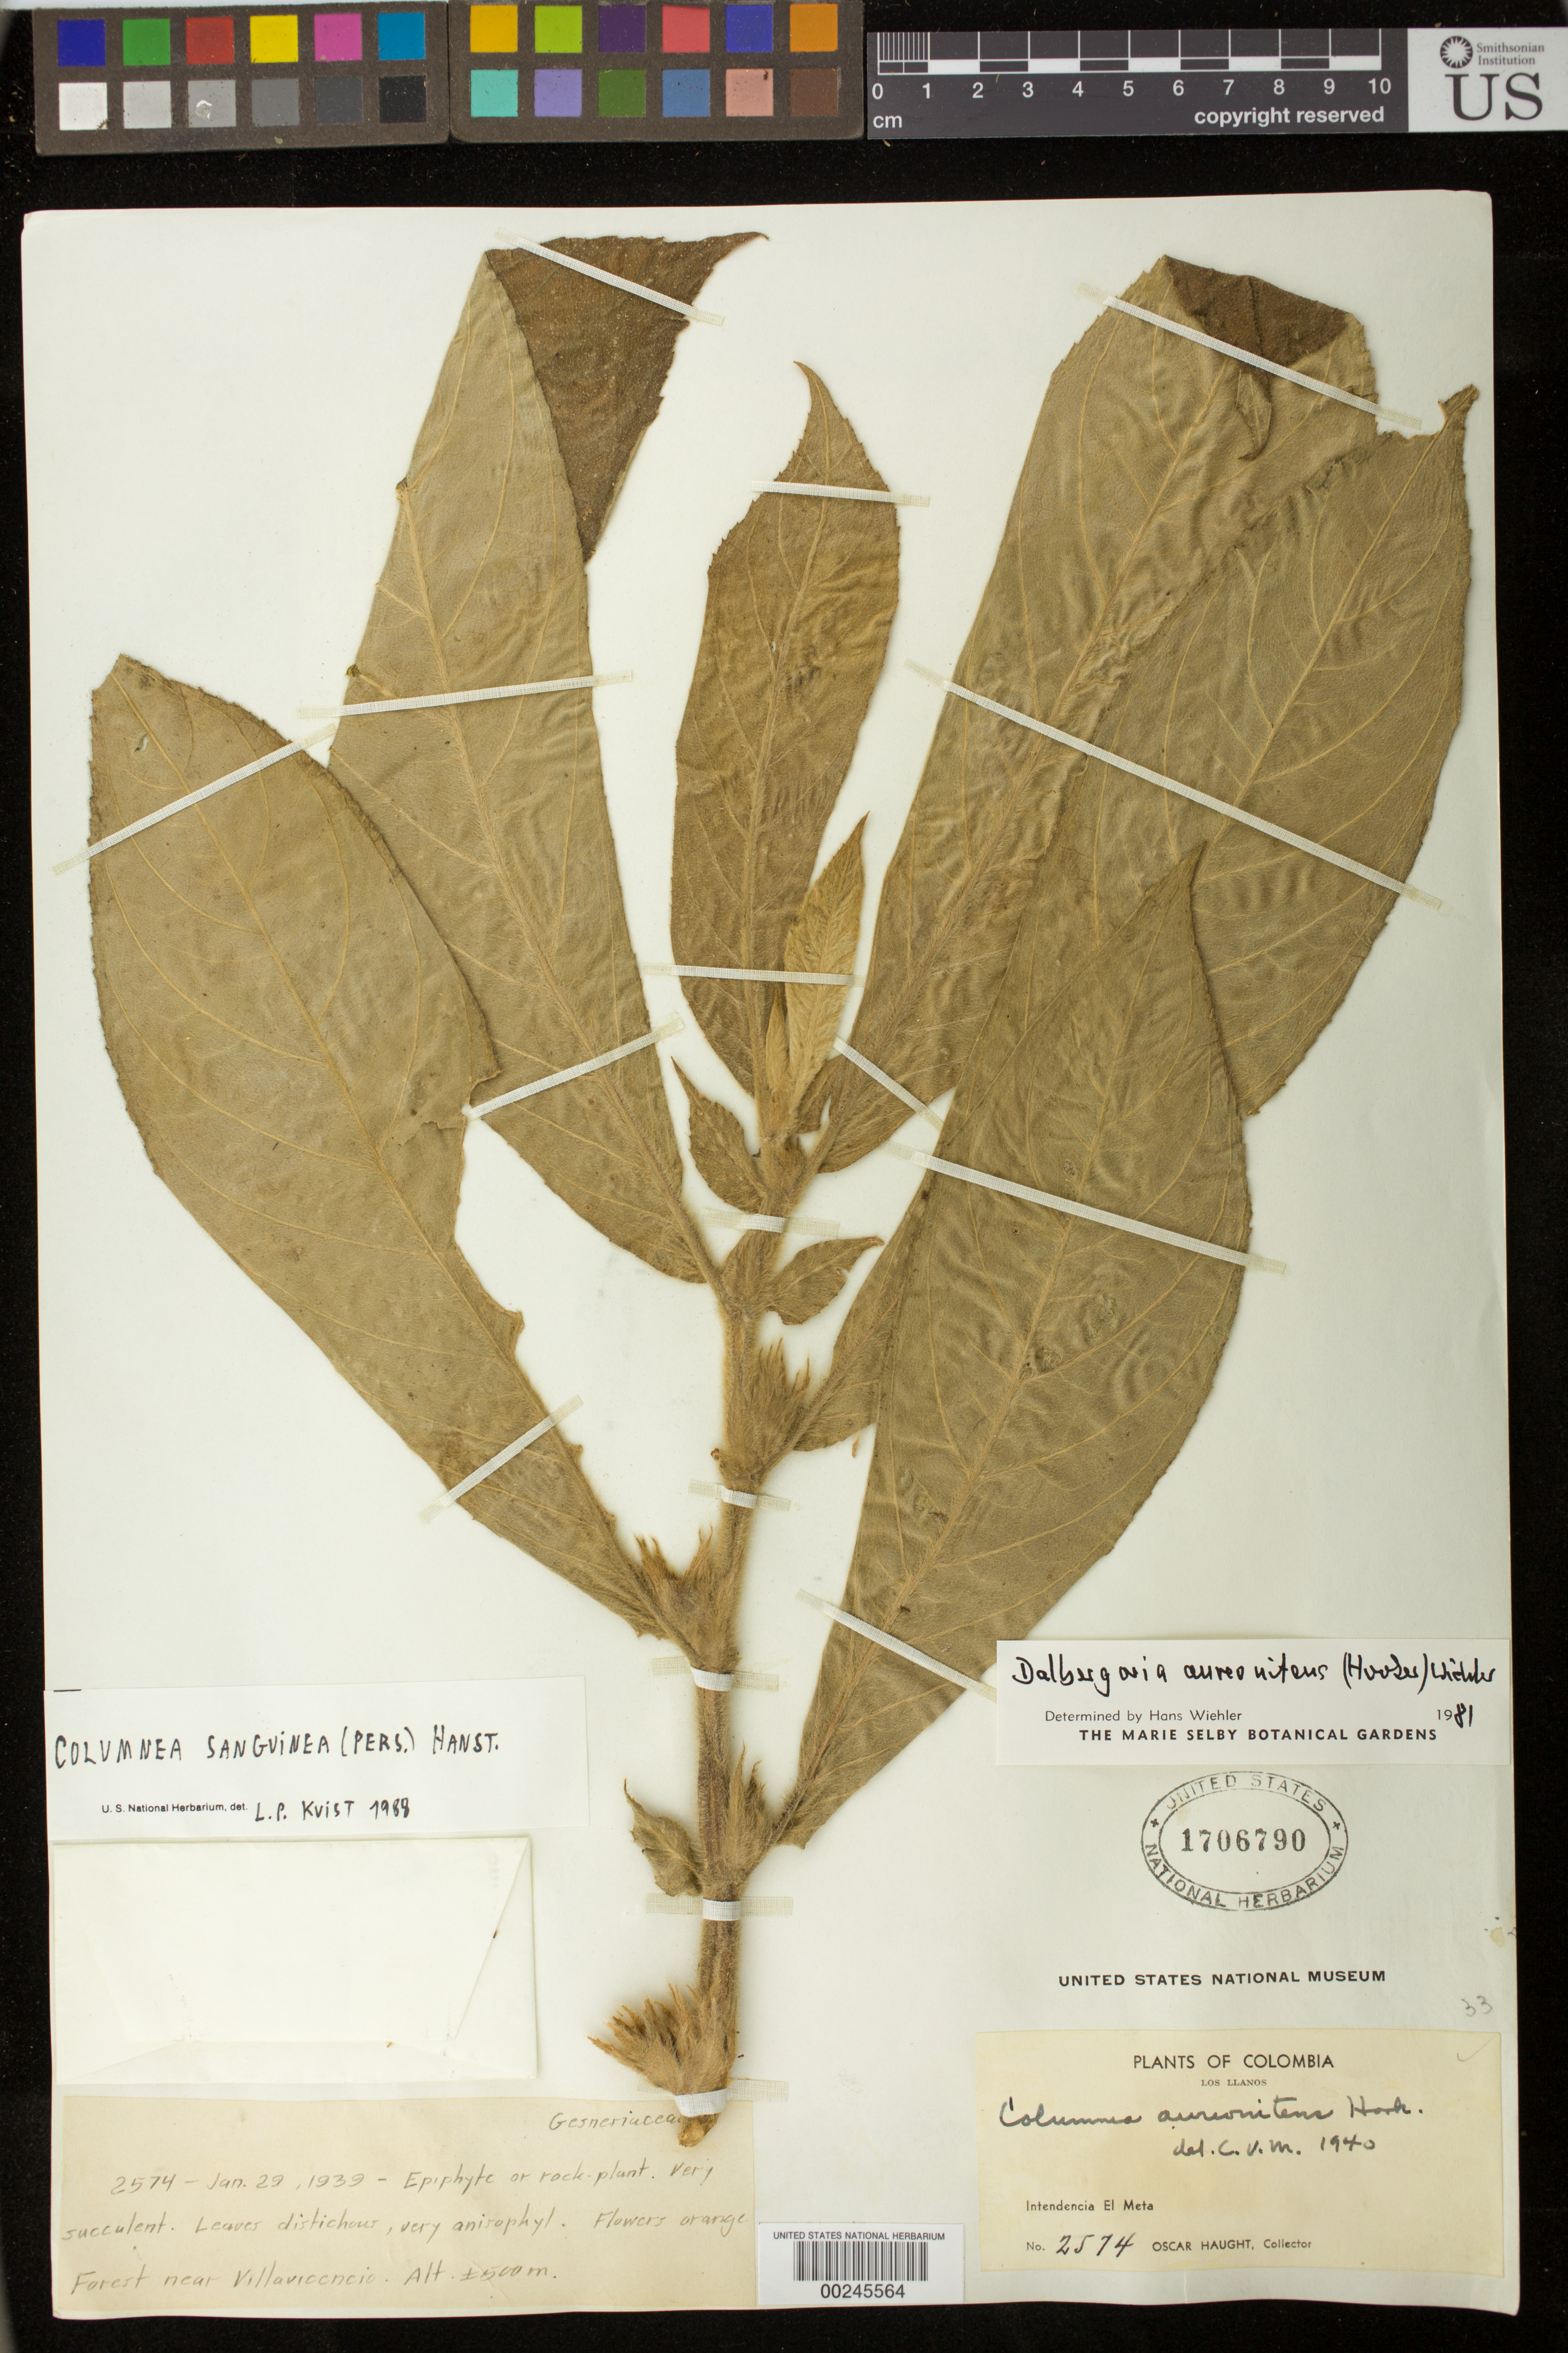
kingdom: Plantae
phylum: Tracheophyta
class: Magnoliopsida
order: Lamiales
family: Gesneriaceae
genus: Columnea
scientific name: Columnea sanguinea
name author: (Pers.) Hanst.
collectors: O. L. Haught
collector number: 2574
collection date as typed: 29 Jan 1939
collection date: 1939-01-29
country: Colombia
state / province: Meta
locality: Los Llanos, near Villavicencio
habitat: Forest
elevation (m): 500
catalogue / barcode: US 1706790